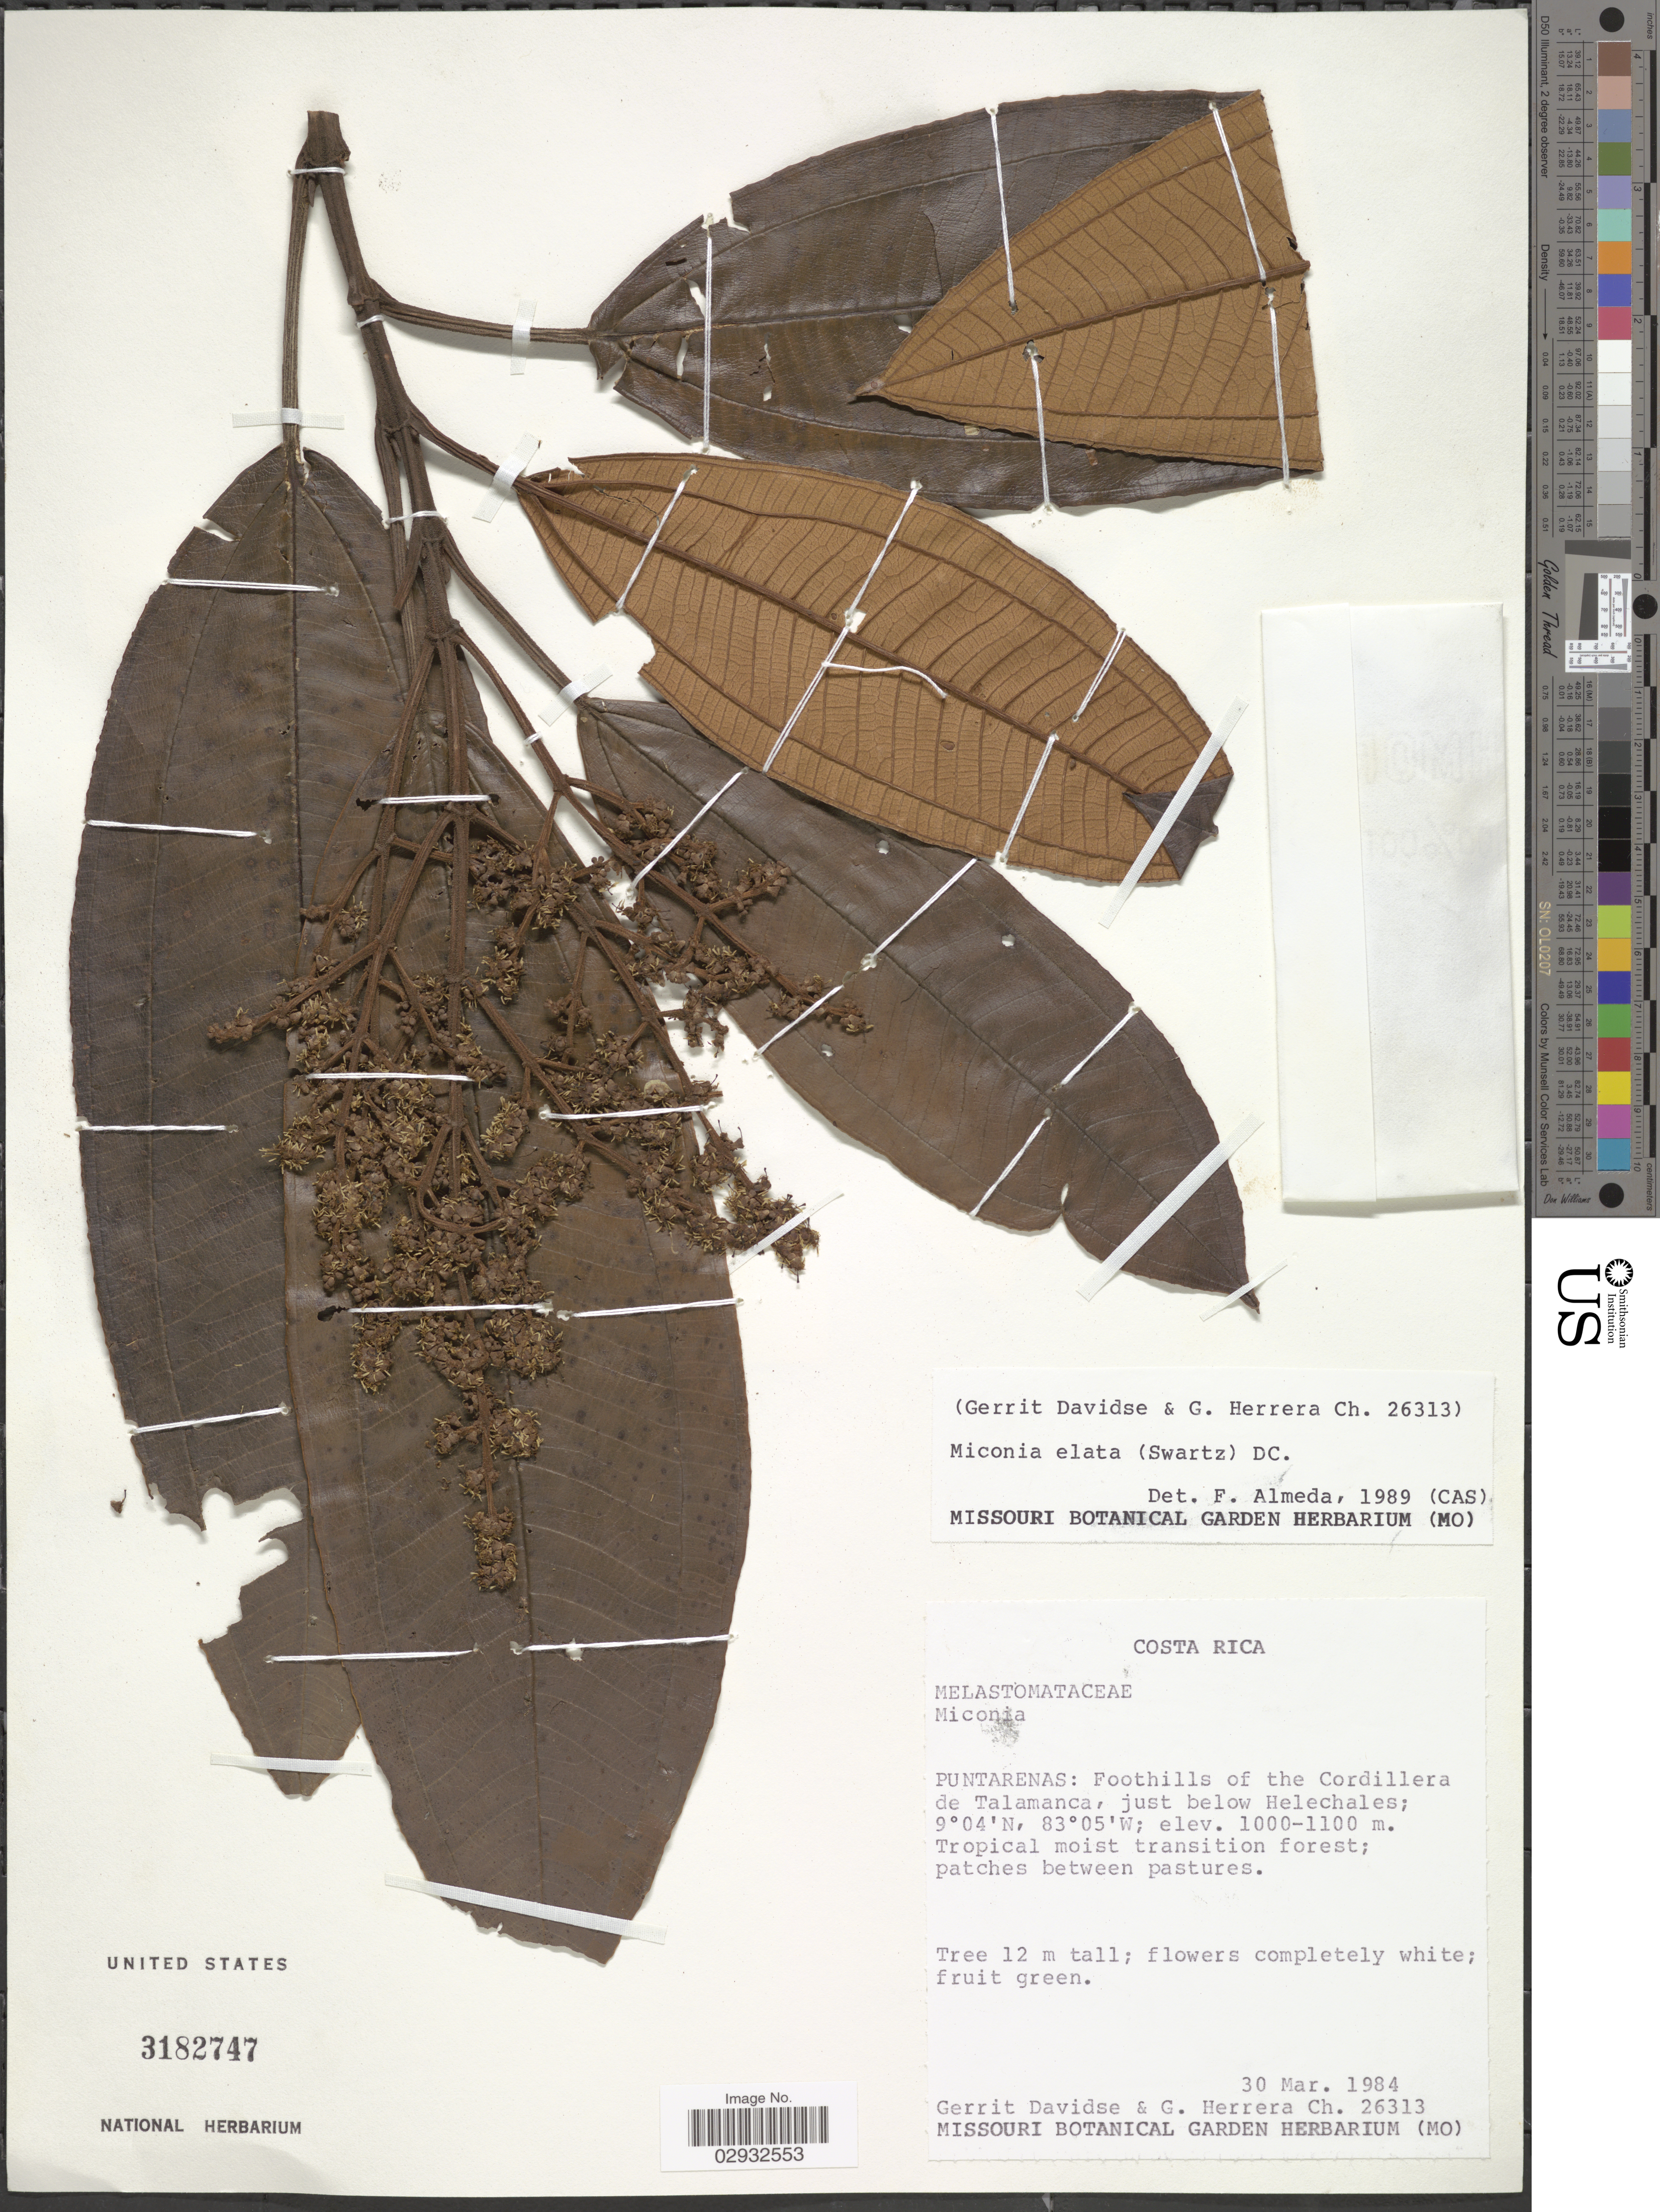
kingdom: Plantae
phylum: Tracheophyta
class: Magnoliopsida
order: Myrtales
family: Melastomataceae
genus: Miconia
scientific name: Miconia elata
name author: (Sw.) DC.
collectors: G. Davidse & G. Herrera Ch.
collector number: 26313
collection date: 1984-03-30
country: Costa Rica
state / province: Puntarenas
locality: Foothills of the Cordillera de Talamanca, just below Helechales.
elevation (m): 1000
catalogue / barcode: US 3182747